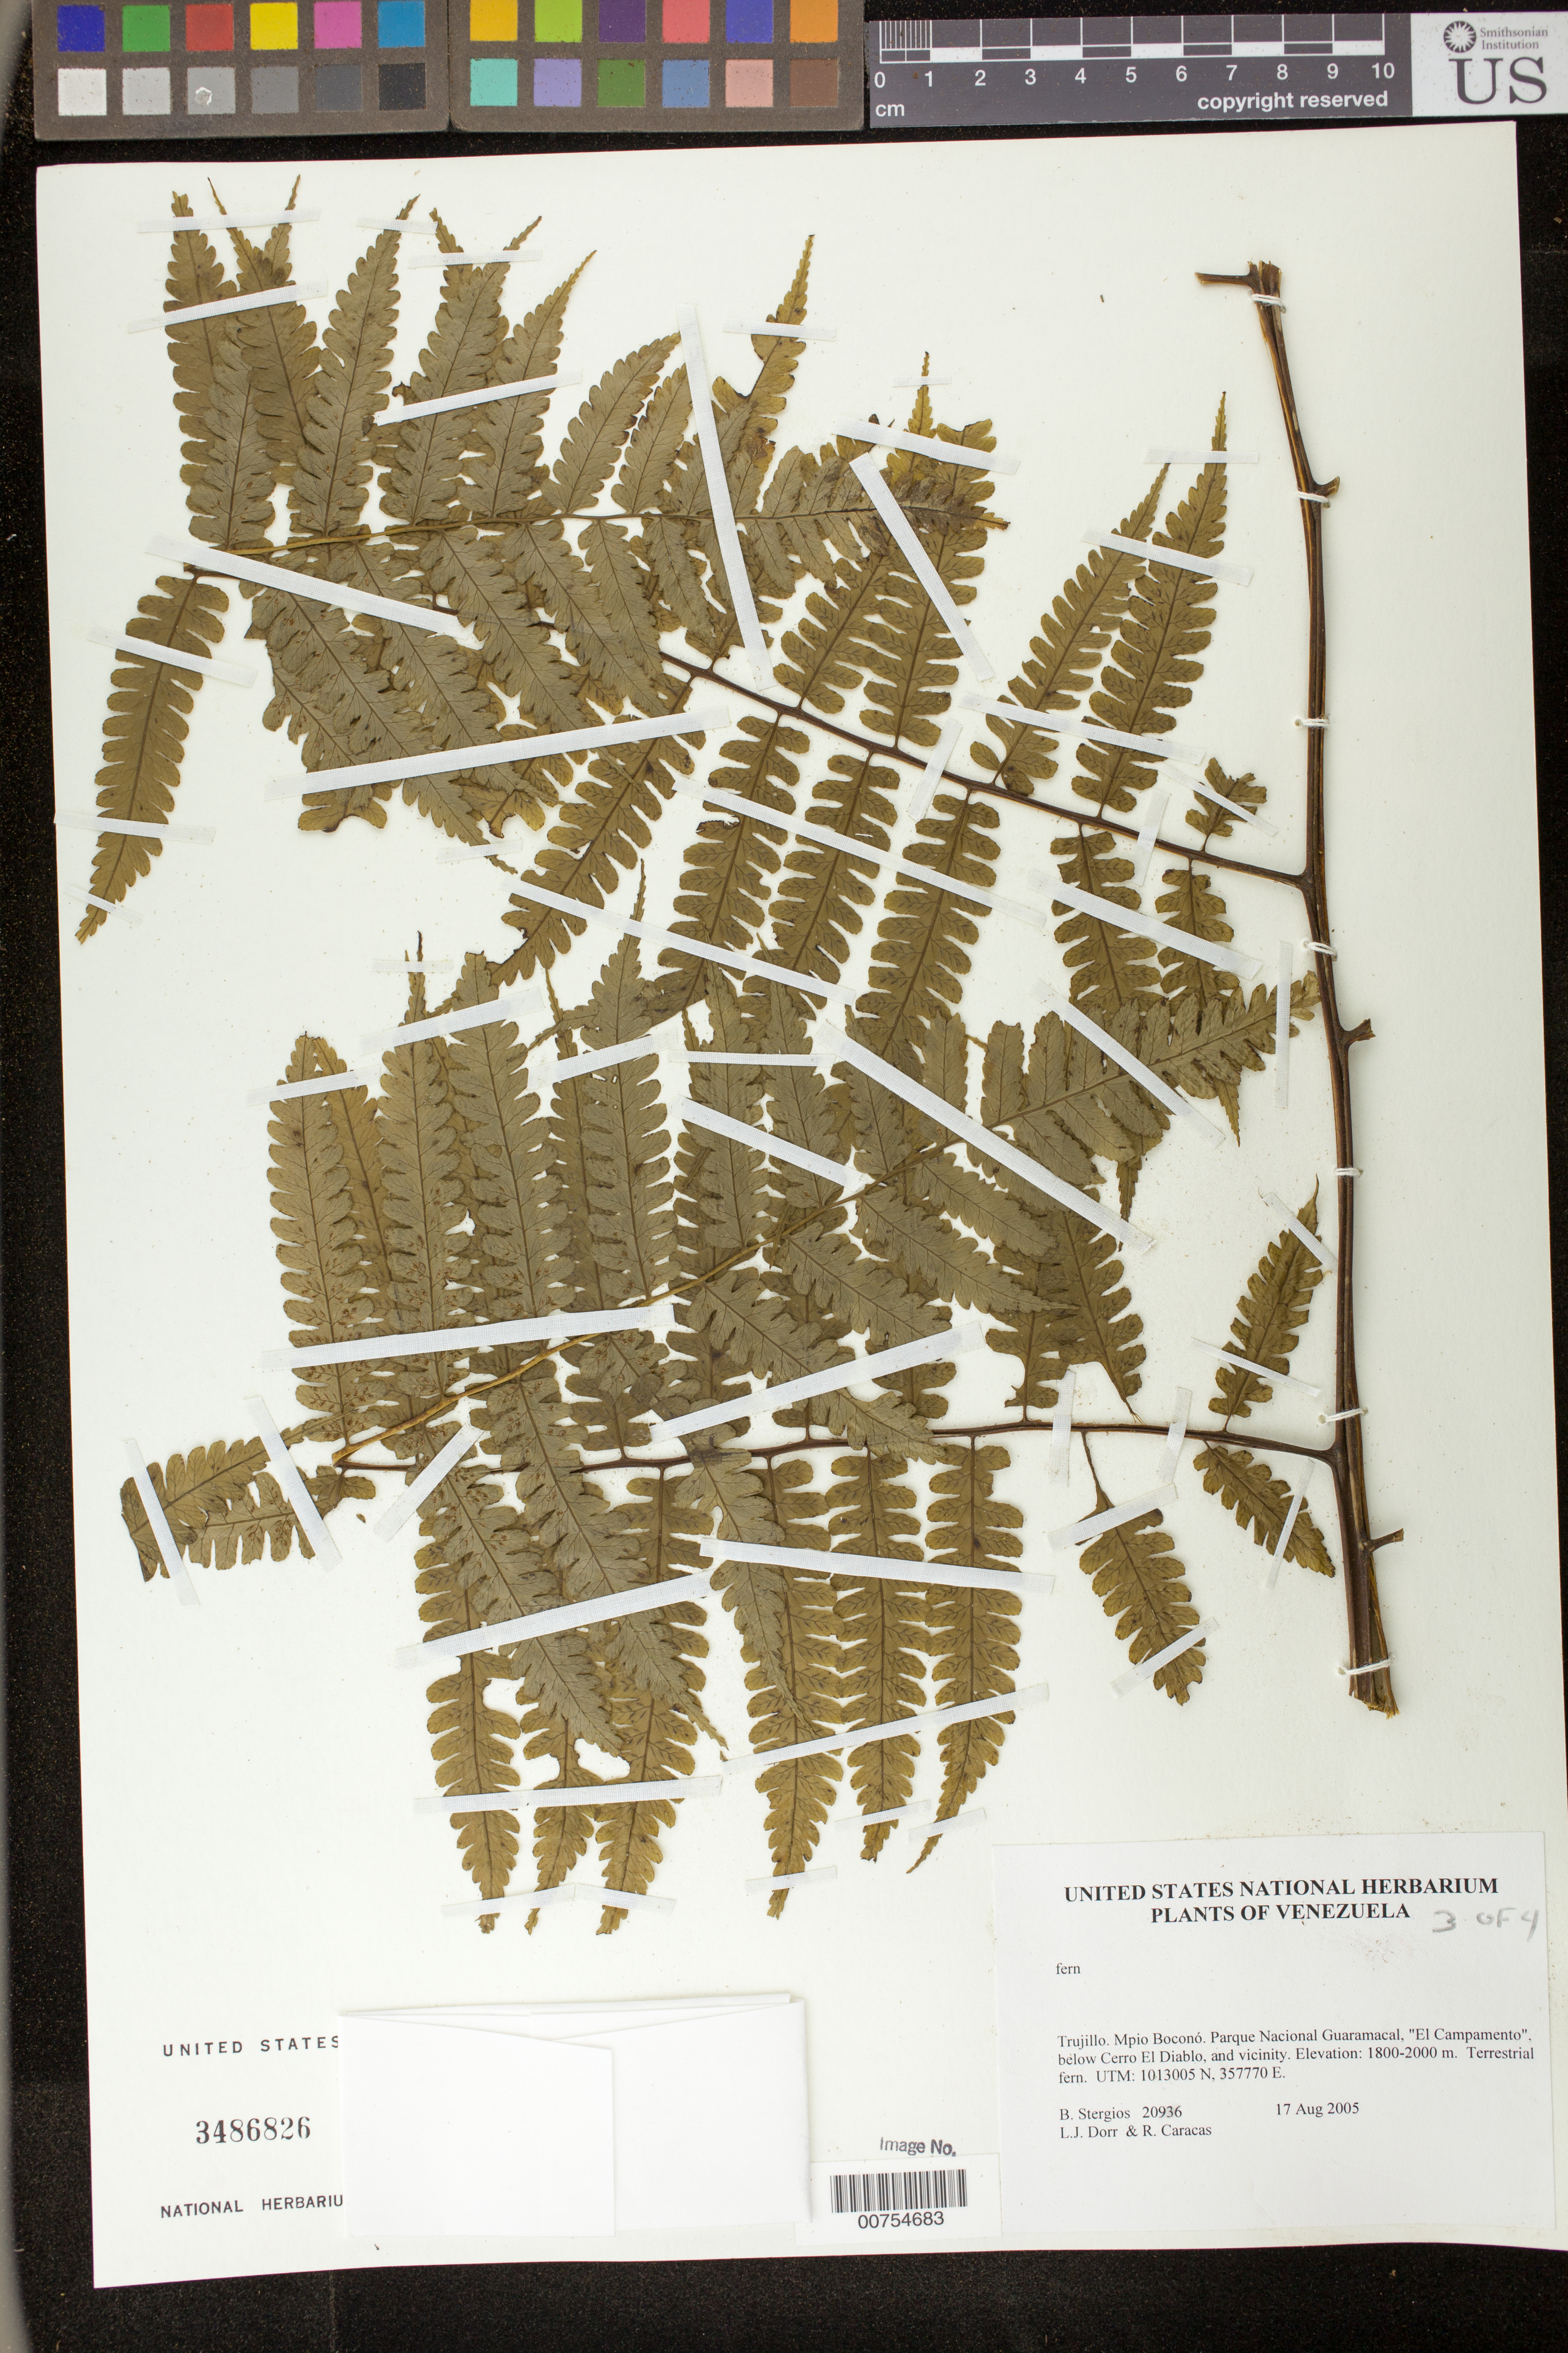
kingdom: Plantae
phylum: Tracheophyta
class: Magnoliopsida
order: Malvales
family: Malvaceae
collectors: B. G. Stergios, L. J. Dorr & R. Caracas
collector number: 20936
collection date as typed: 17 Aug 2005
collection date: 2005-08-17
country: Venezuela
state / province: Trujillo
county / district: Boconó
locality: Parque Nacional Guaramacal, "El Campamento", below Cerro El Diablo, and vicinity.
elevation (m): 1800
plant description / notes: PORT, US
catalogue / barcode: US 3486826